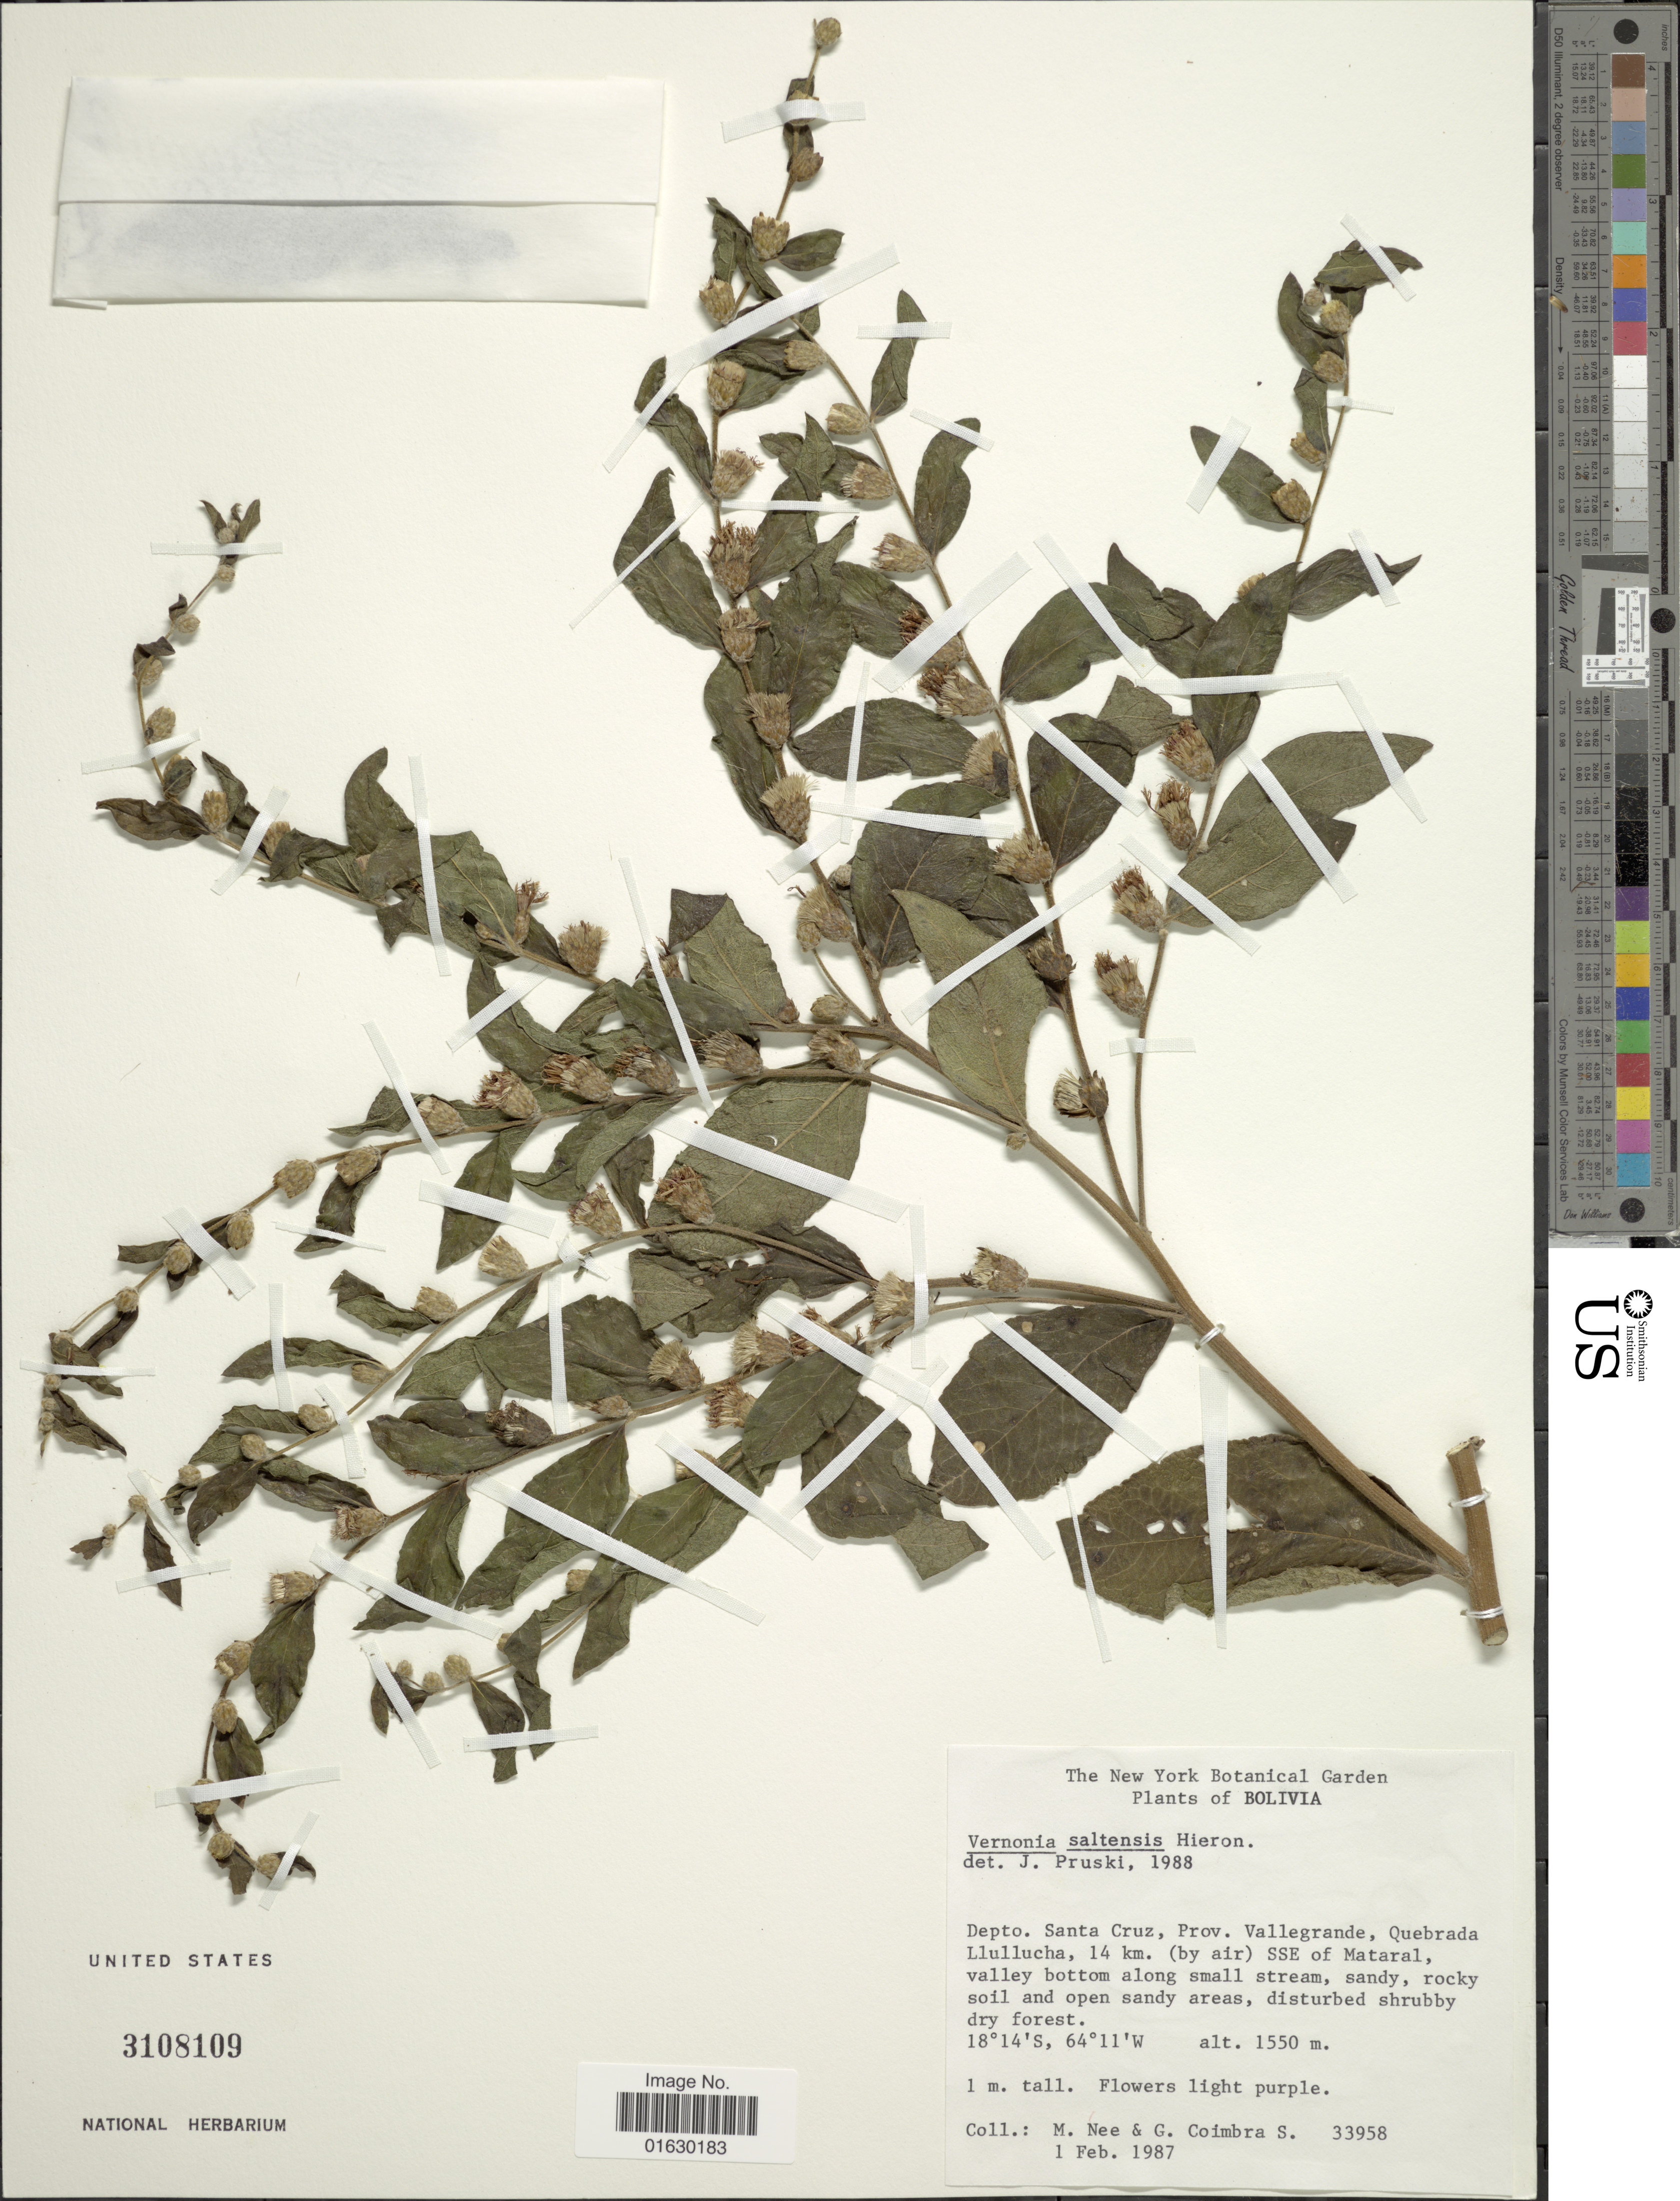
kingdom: Plantae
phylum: Tracheophyta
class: Magnoliopsida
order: Asterales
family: Asteraceae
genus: Lessingianthus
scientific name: Lessingianthus saltensis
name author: (Hieron.) H. Rob.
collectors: M. Nee & G. Coimbra S.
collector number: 33958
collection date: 1987-02-01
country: Bolivia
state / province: Santa Cruz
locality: Depto. Santa Cruz, Prov. Vallegrande, Quebrada Llullucha, 14 km (by air) SSE of Mataral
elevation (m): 1550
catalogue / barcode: US 3108109